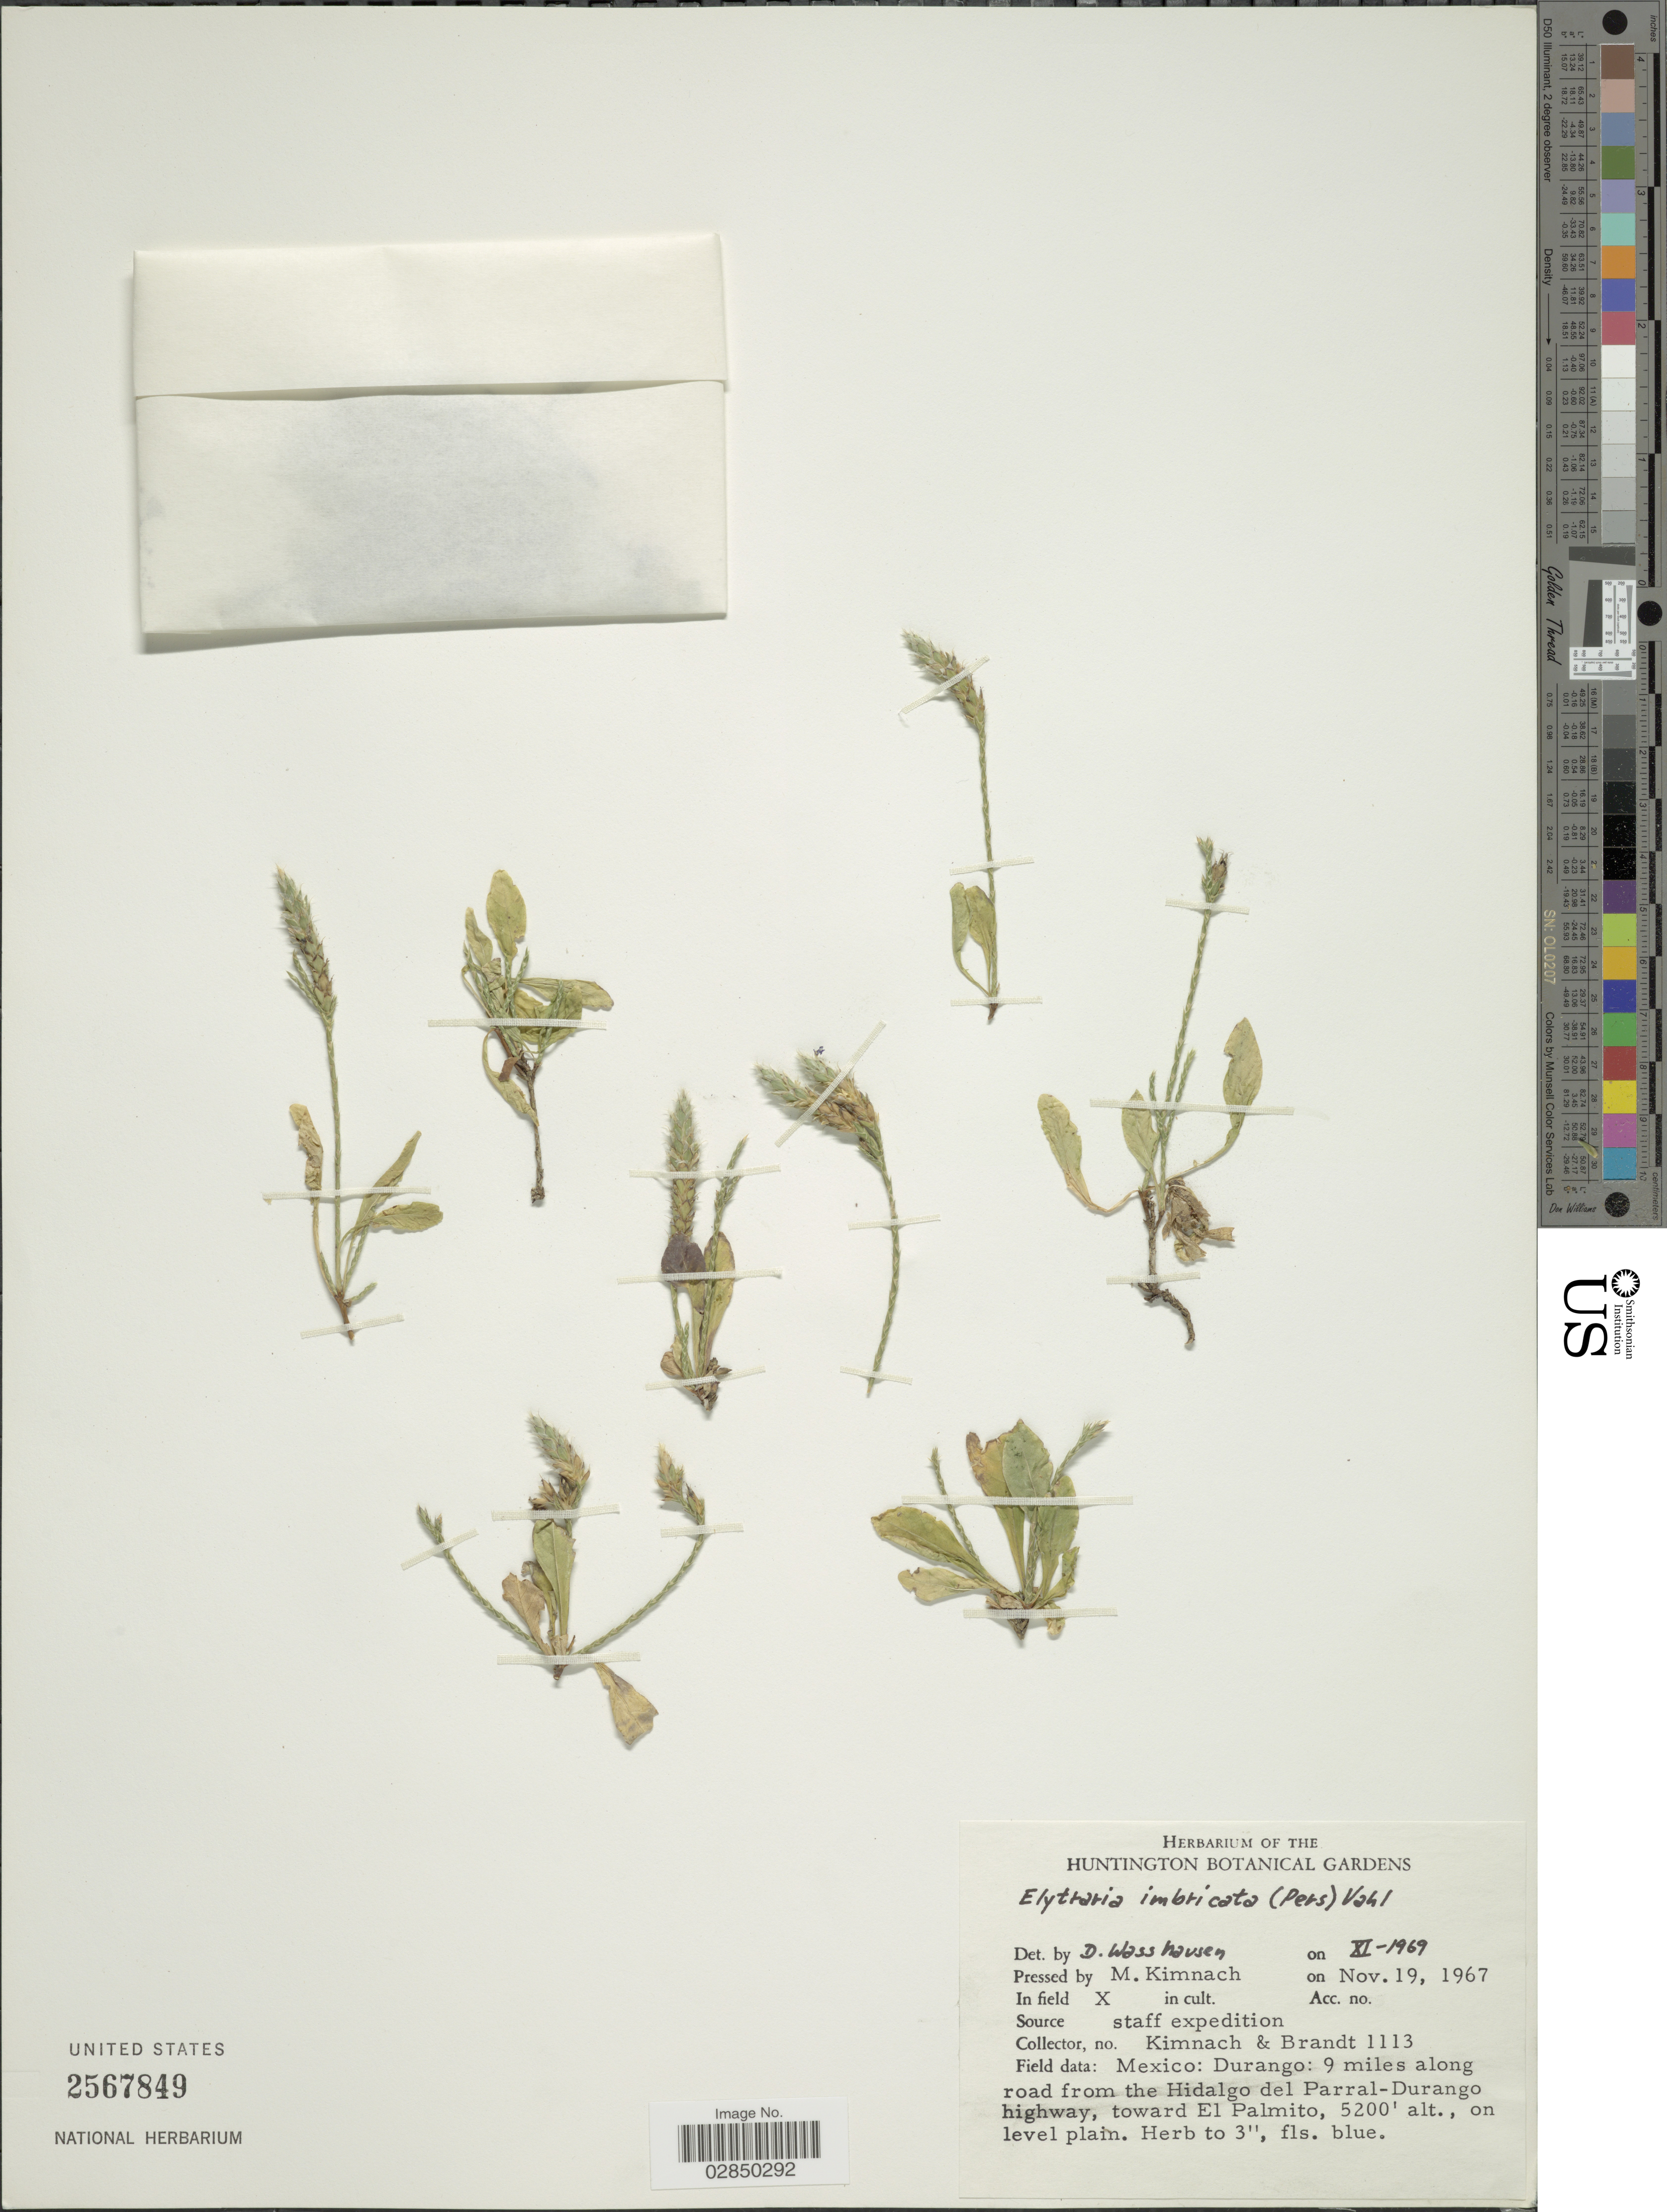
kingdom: Plantae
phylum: Tracheophyta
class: Magnoliopsida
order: Lamiales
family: Acanthaceae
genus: Elytraria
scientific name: Elytraria imbricata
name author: (Vahl) Pers.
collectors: -. Kimnach & -. Brandt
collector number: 1113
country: Mexico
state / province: Durango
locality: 9 miles along road from the Hidalgo del Parral-Durango highway, toward El Palmito.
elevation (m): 1585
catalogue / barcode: US 2567849